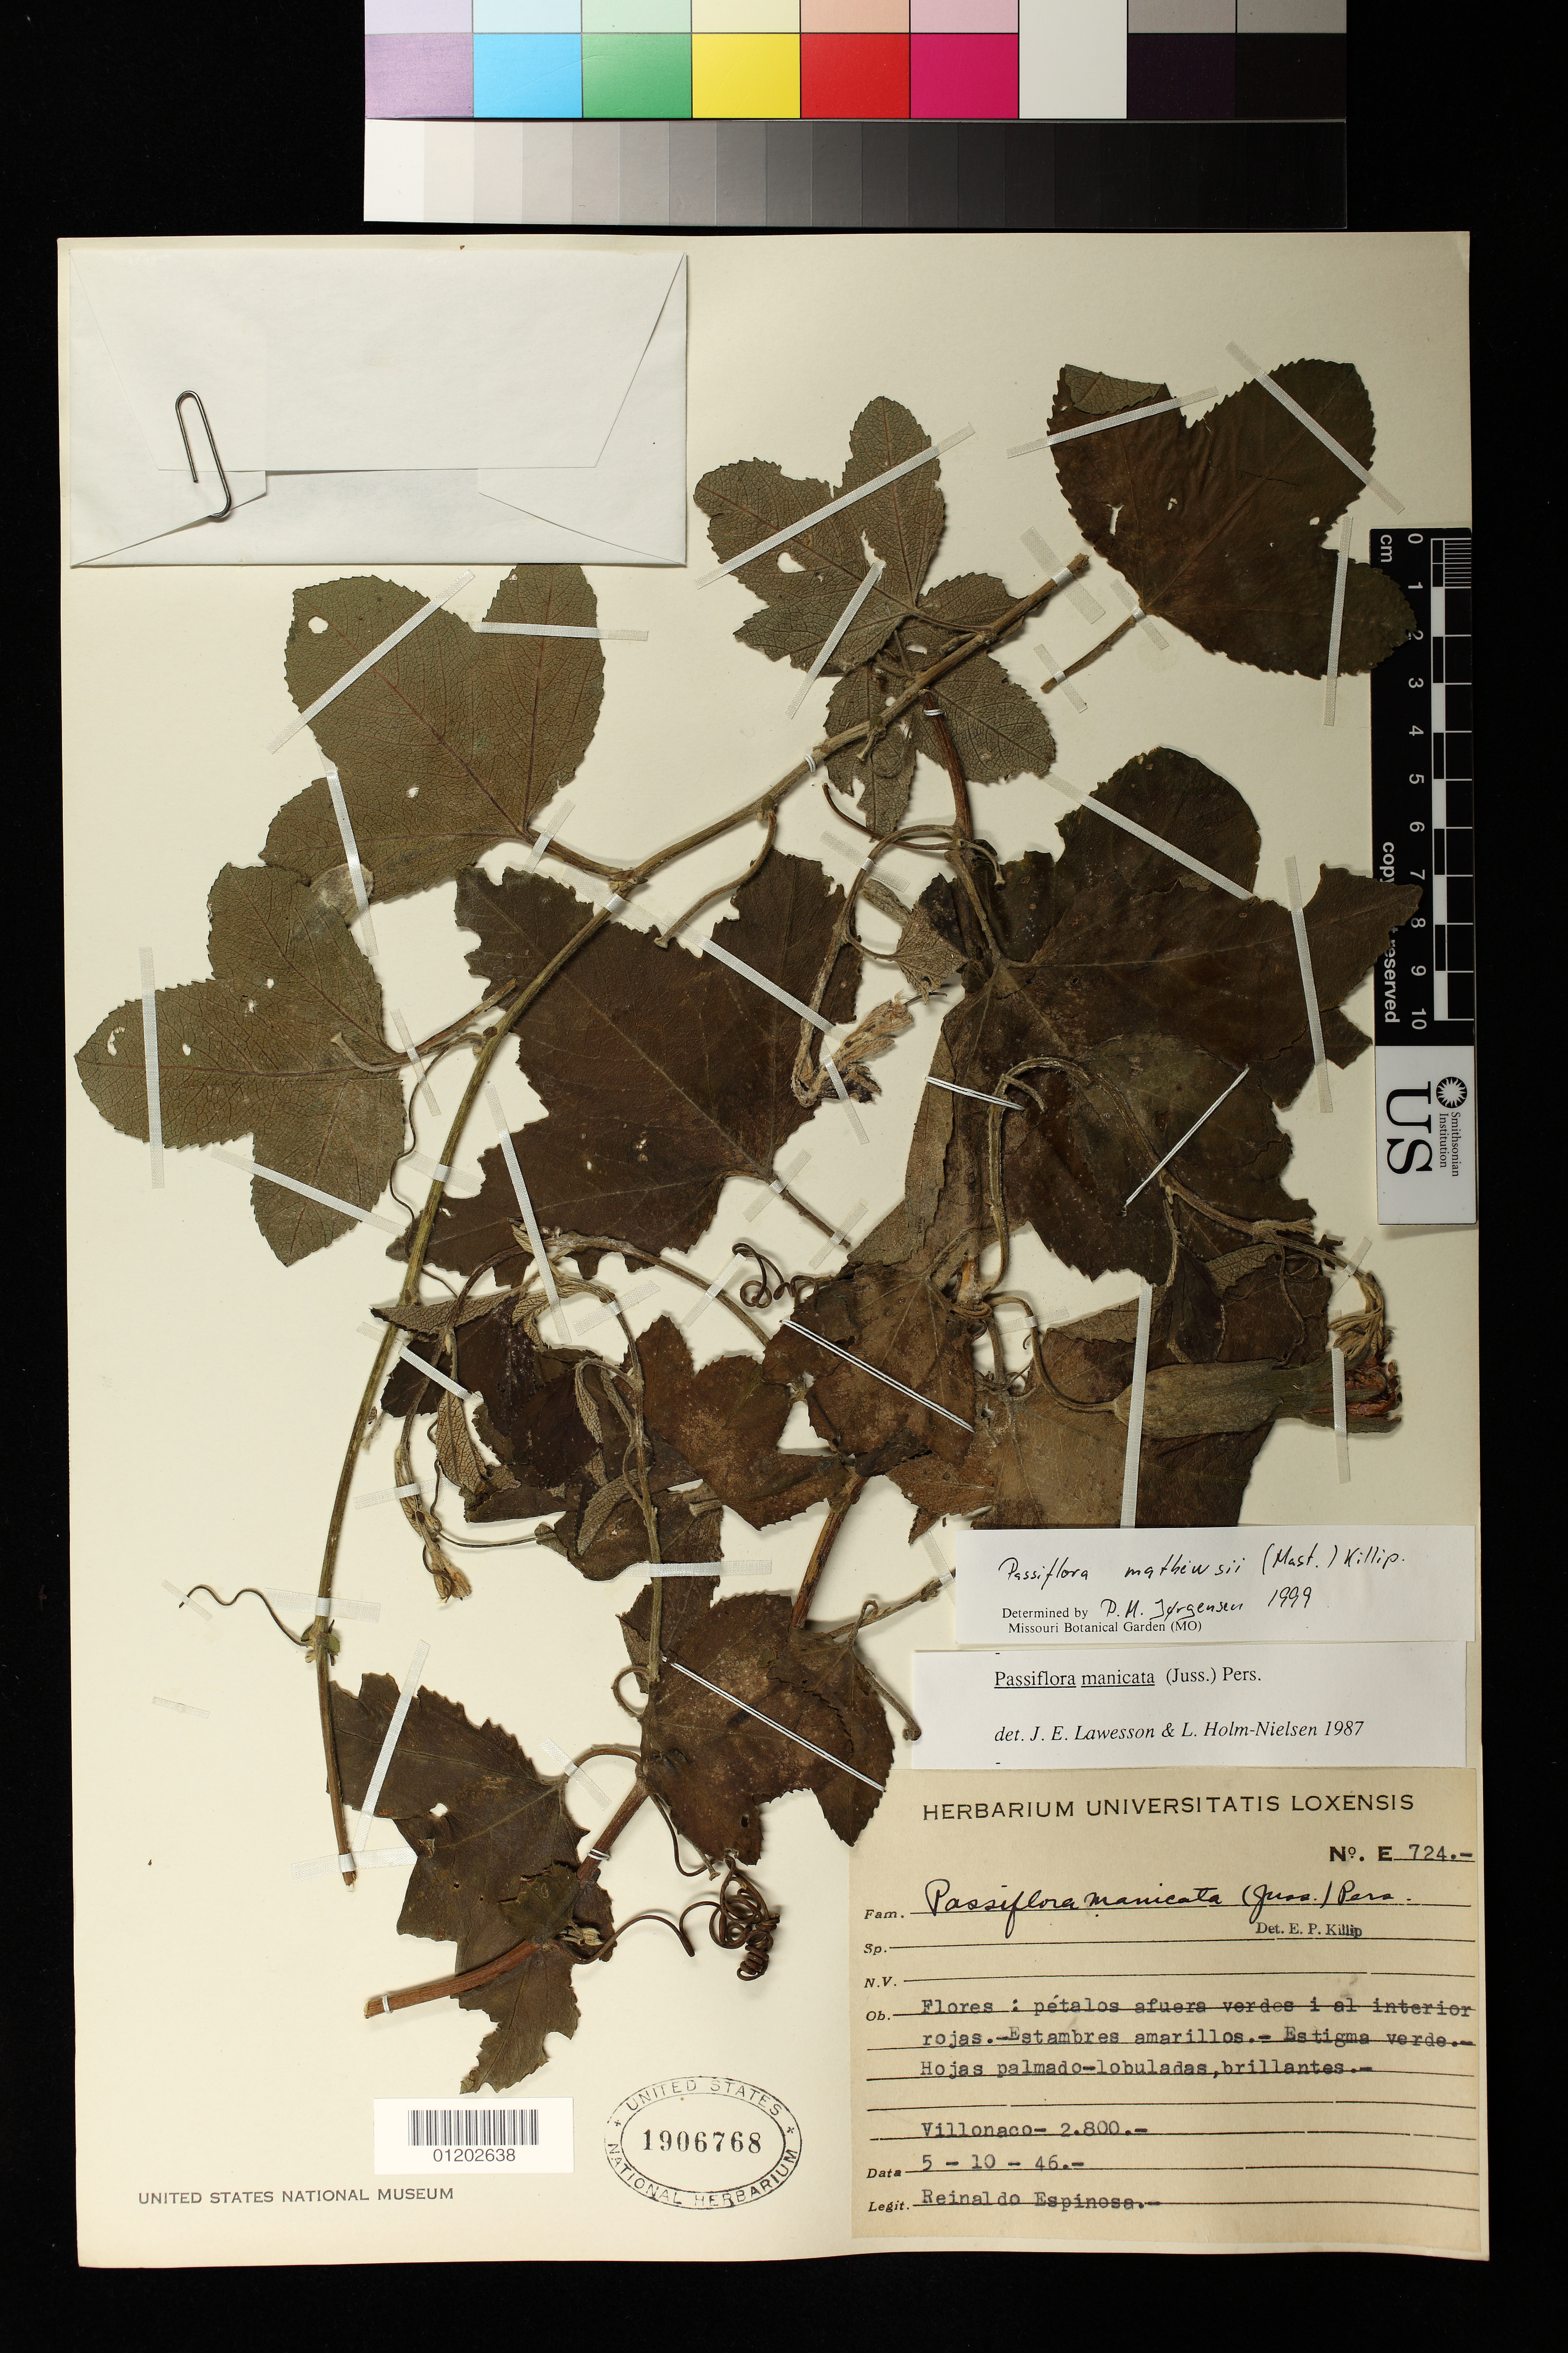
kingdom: Plantae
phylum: Tracheophyta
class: Magnoliopsida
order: Malpighiales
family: Passifloraceae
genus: Passiflora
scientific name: Passiflora mathewsii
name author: (Mast.) Killip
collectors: R. Espinosa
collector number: E724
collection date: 1946-10-05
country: Ecuador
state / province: Loja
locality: Villonaco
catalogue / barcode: US 1906768